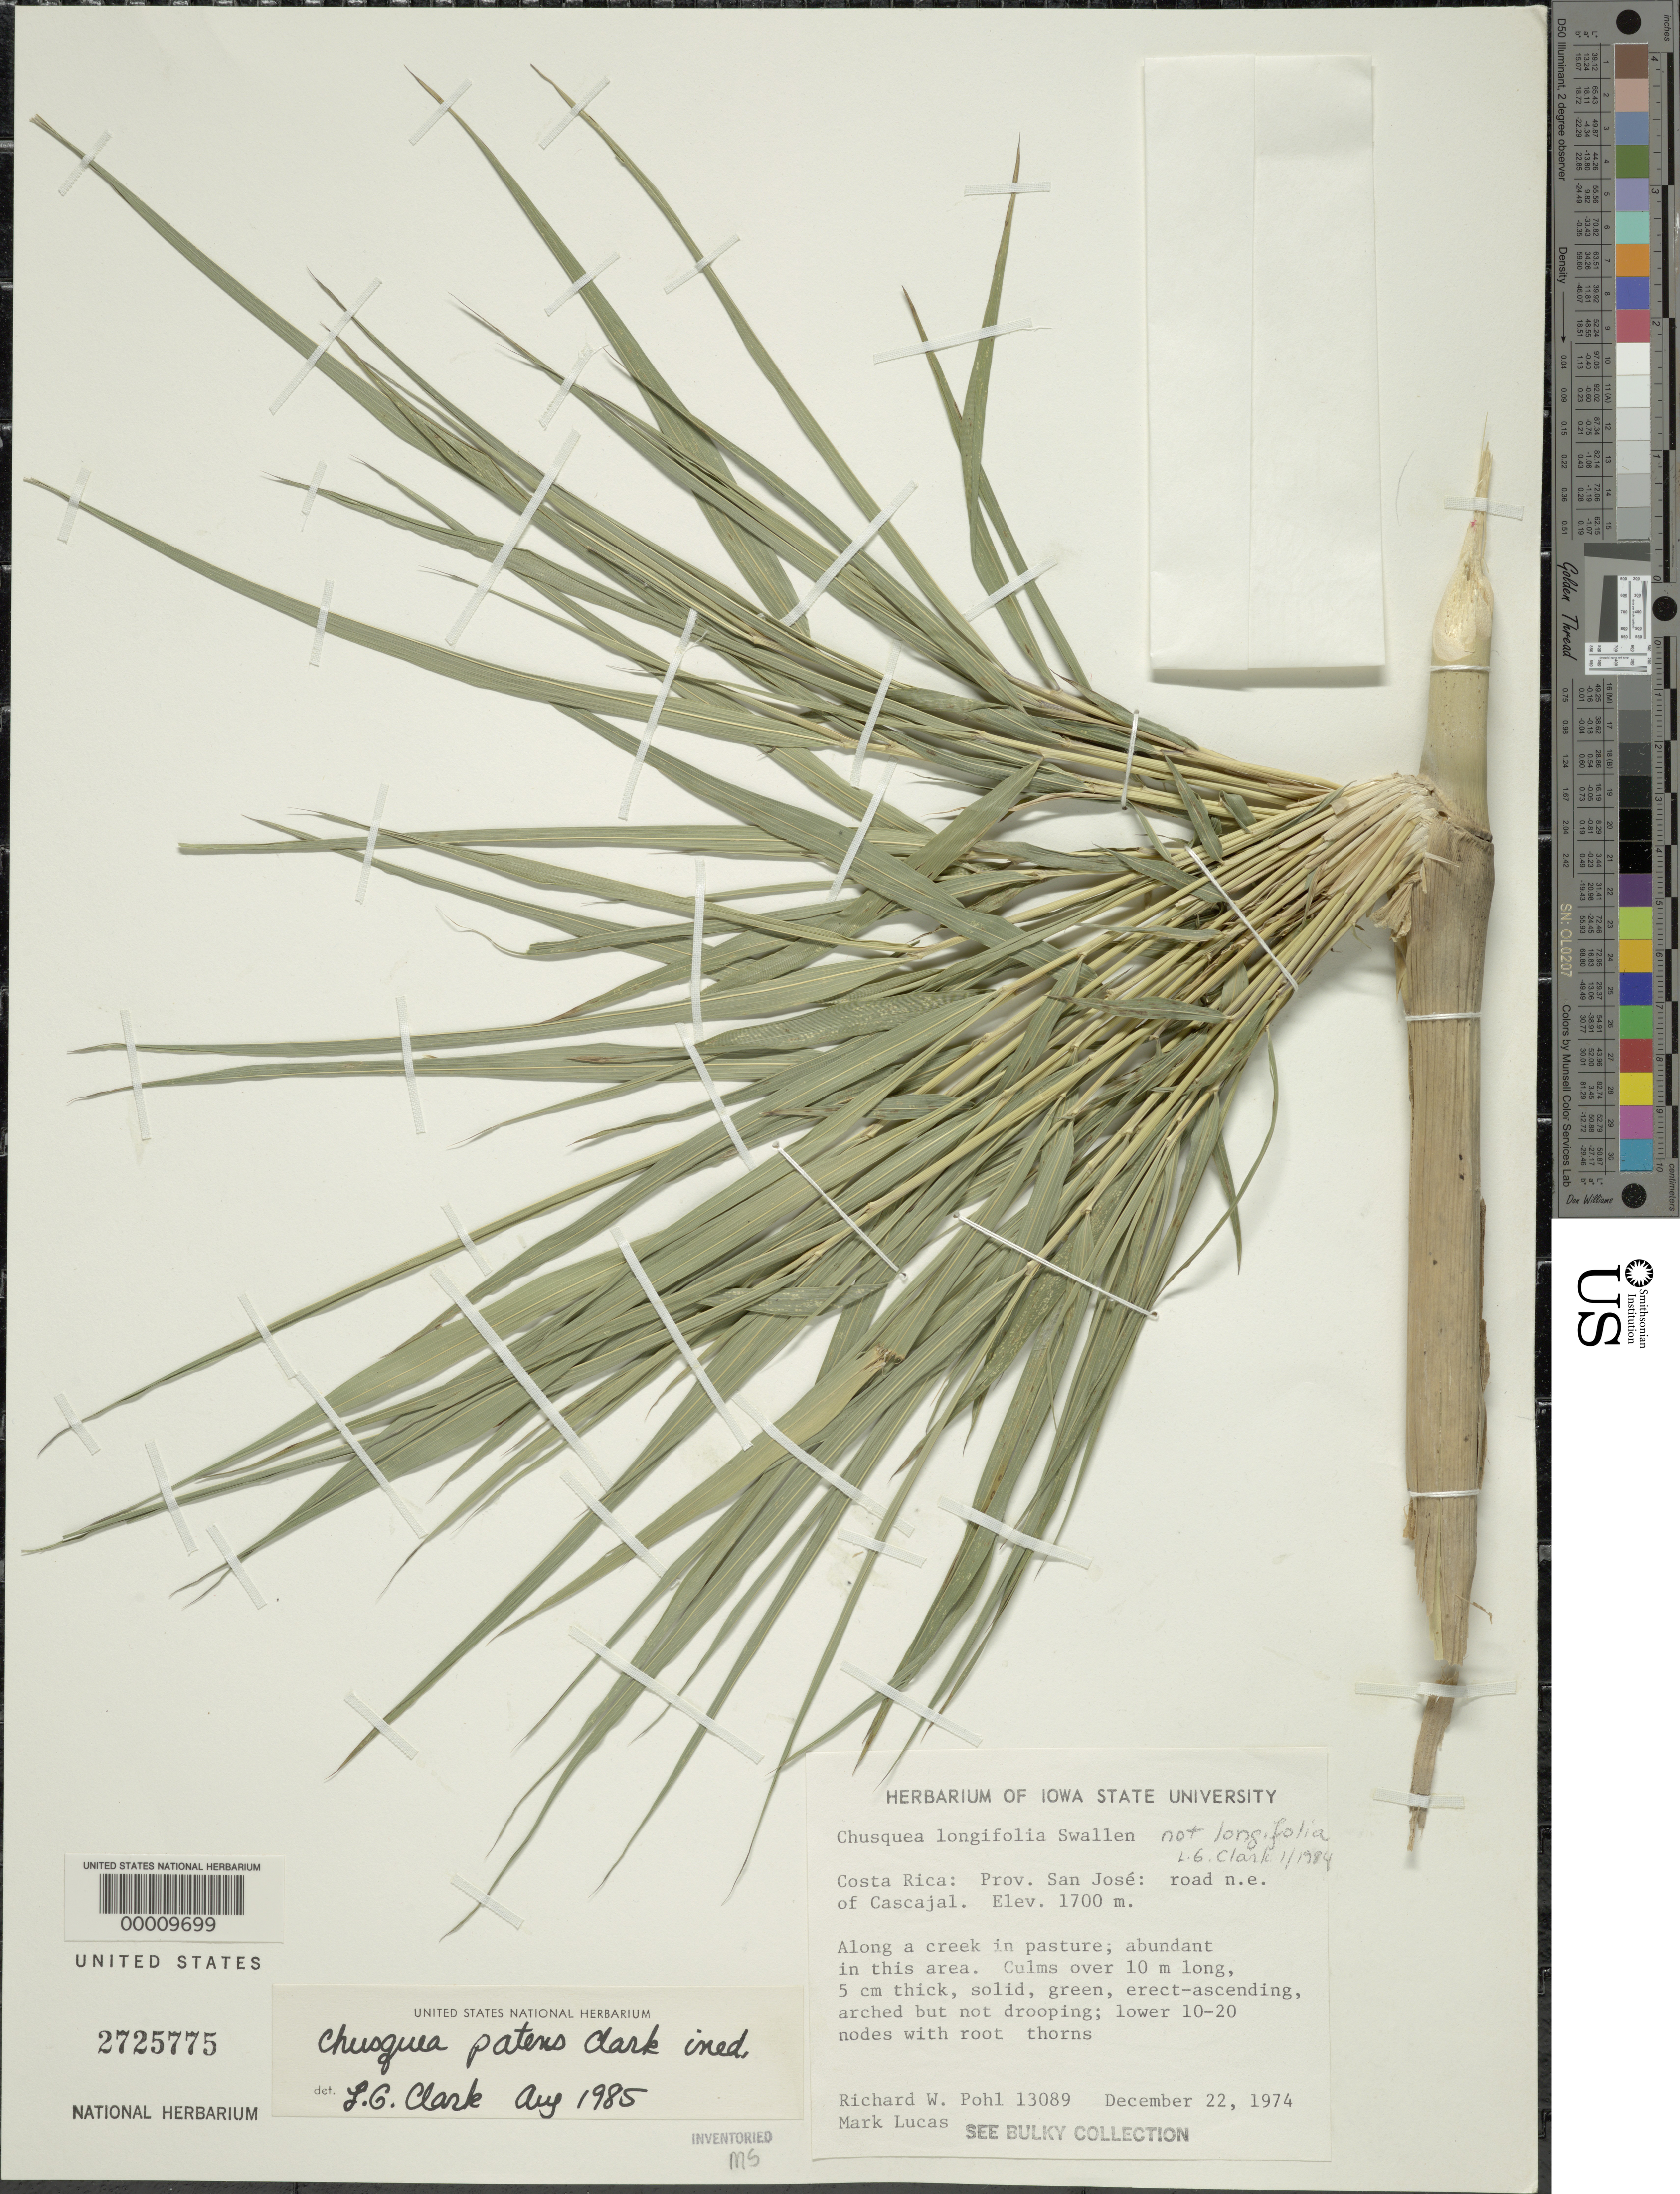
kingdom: Plantae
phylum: Tracheophyta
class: Liliopsida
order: Poales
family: Poaceae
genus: Chusquea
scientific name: Chusquea nutans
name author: L.G. Clark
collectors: R. W. Pohl & M. Lucas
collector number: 13089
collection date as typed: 22 Dec 1974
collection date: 1974-12-22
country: Costa Rica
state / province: San José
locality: Cascajal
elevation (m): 1700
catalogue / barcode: US 2725775